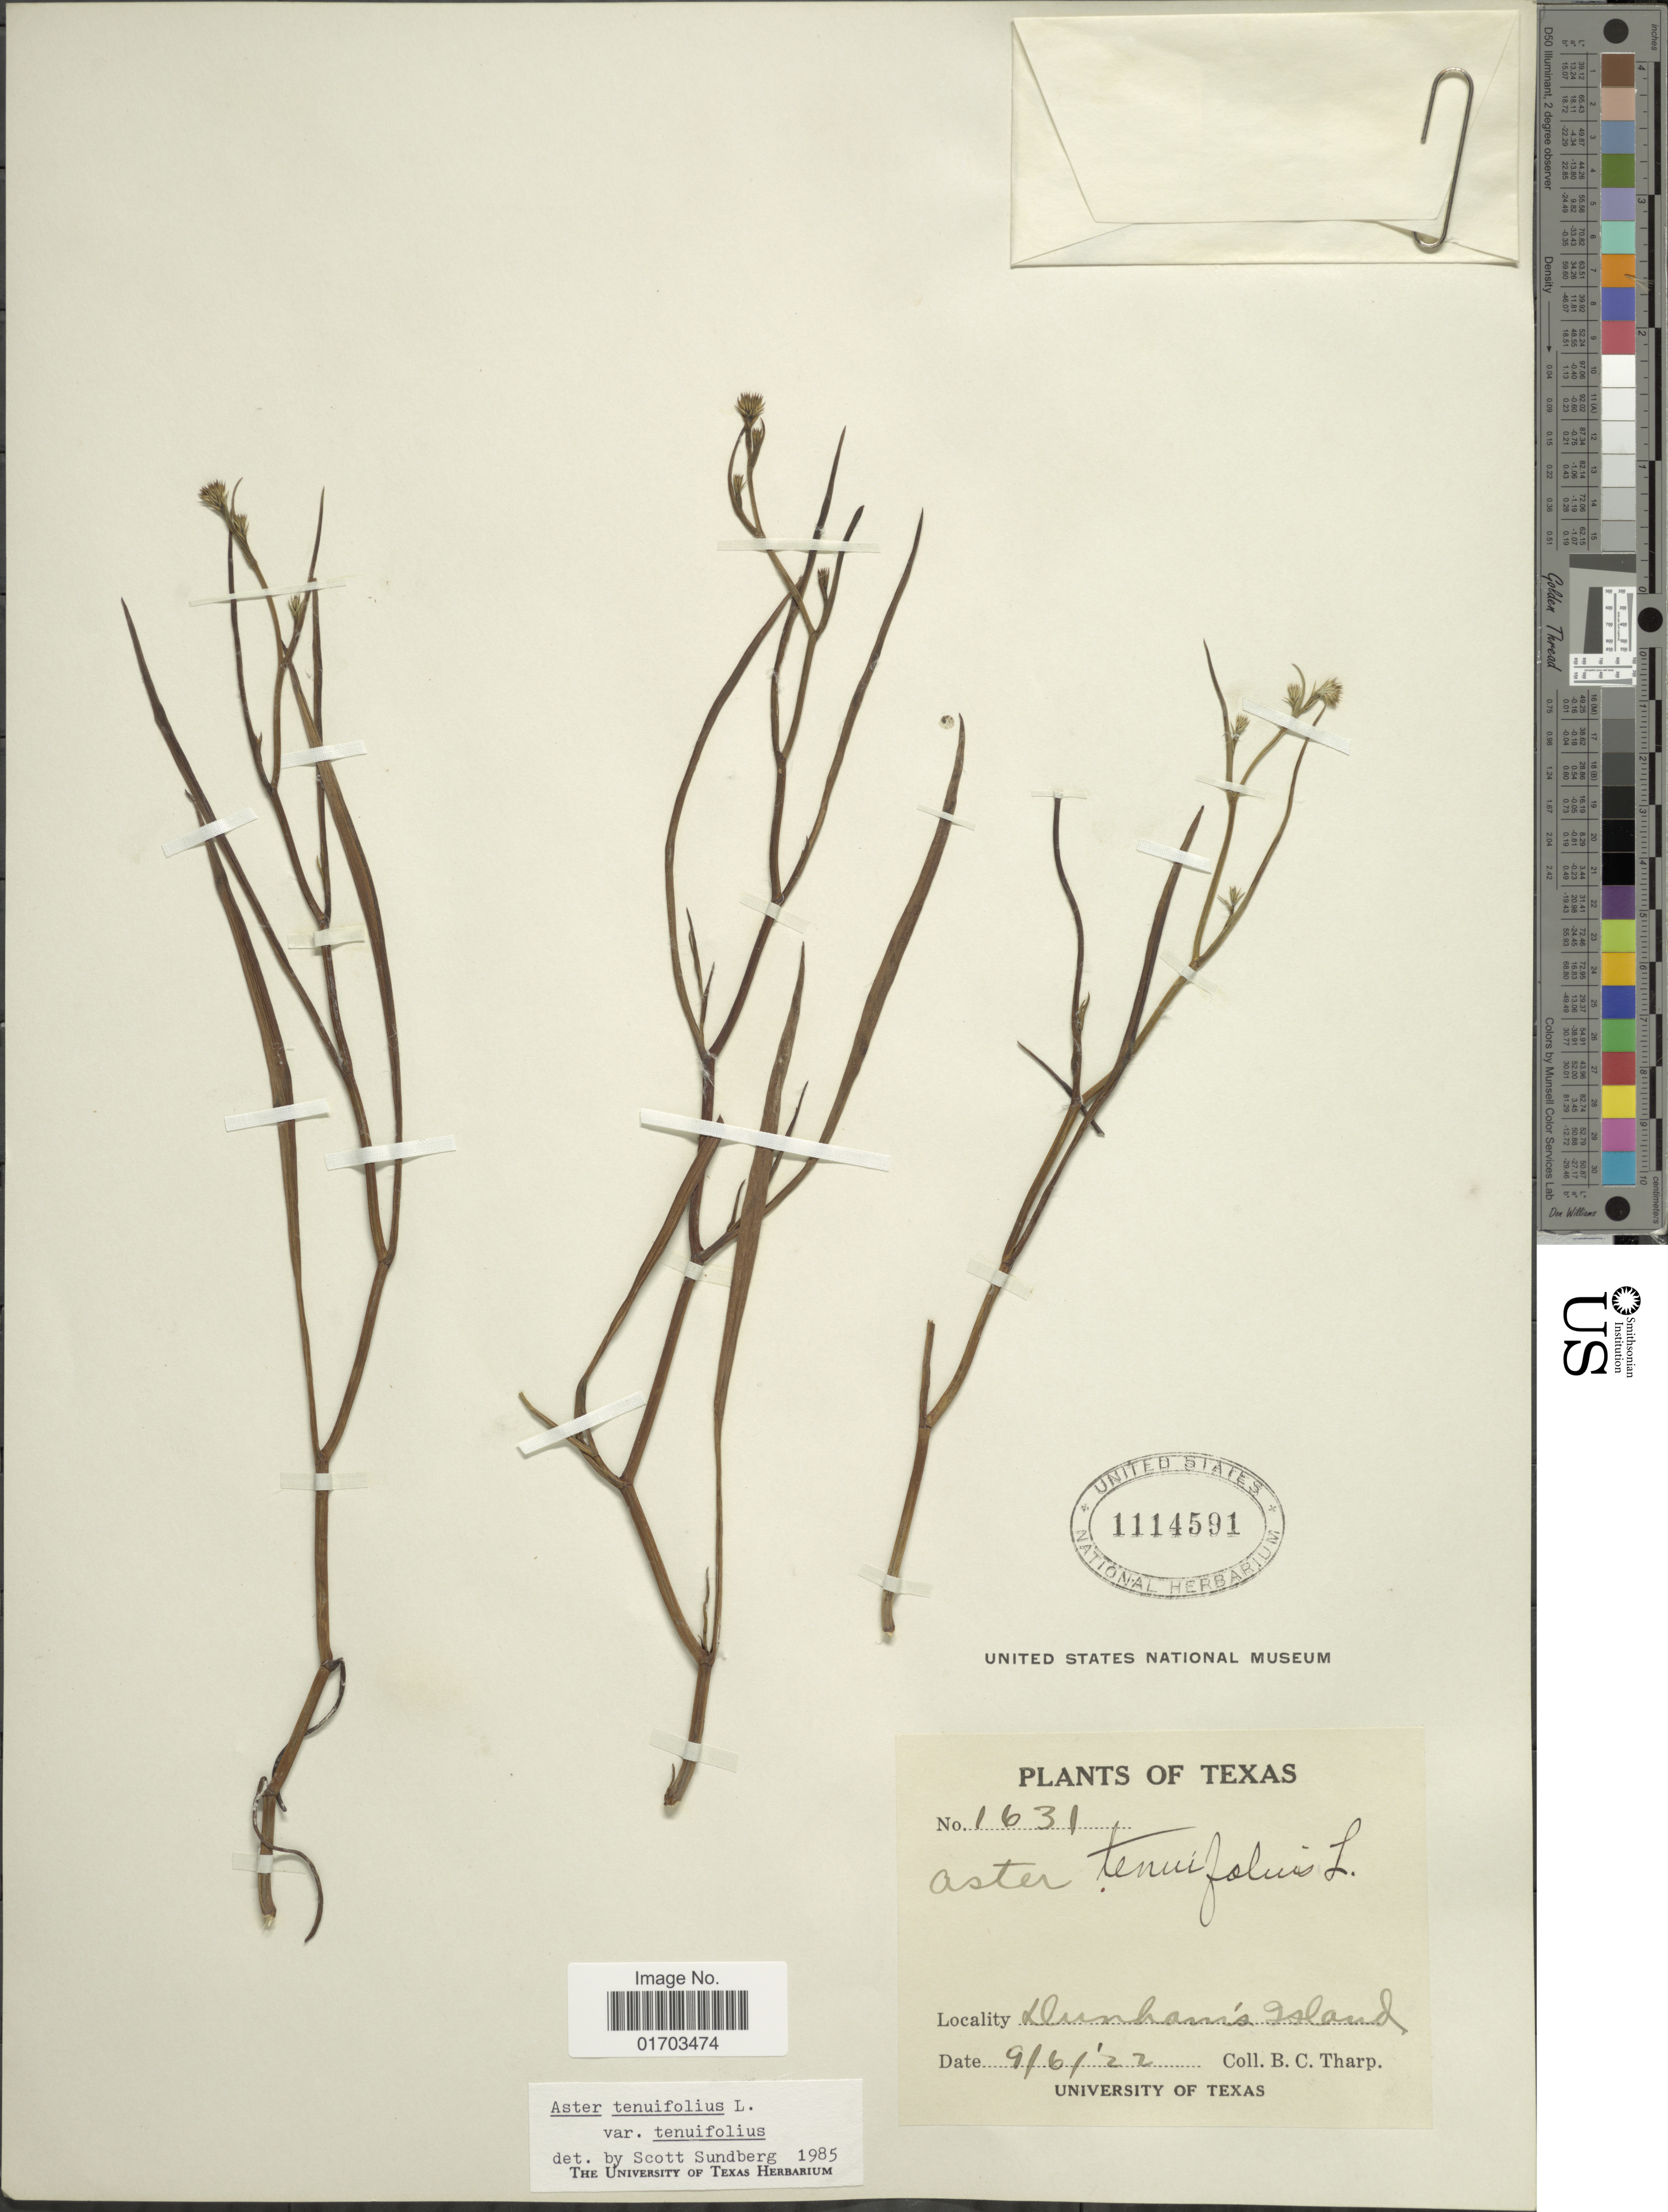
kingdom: Plantae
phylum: Tracheophyta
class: Magnoliopsida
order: Asterales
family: Asteraceae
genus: Symphyotrichum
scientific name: Symphyotrichum tenuifolium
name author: (L.) G.L. Nesom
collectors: B. C. Tharp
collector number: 1631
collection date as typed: Transcribed d/m/y: 6/9/22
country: United States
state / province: Texas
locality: Dunham's Island.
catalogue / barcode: US 1114591